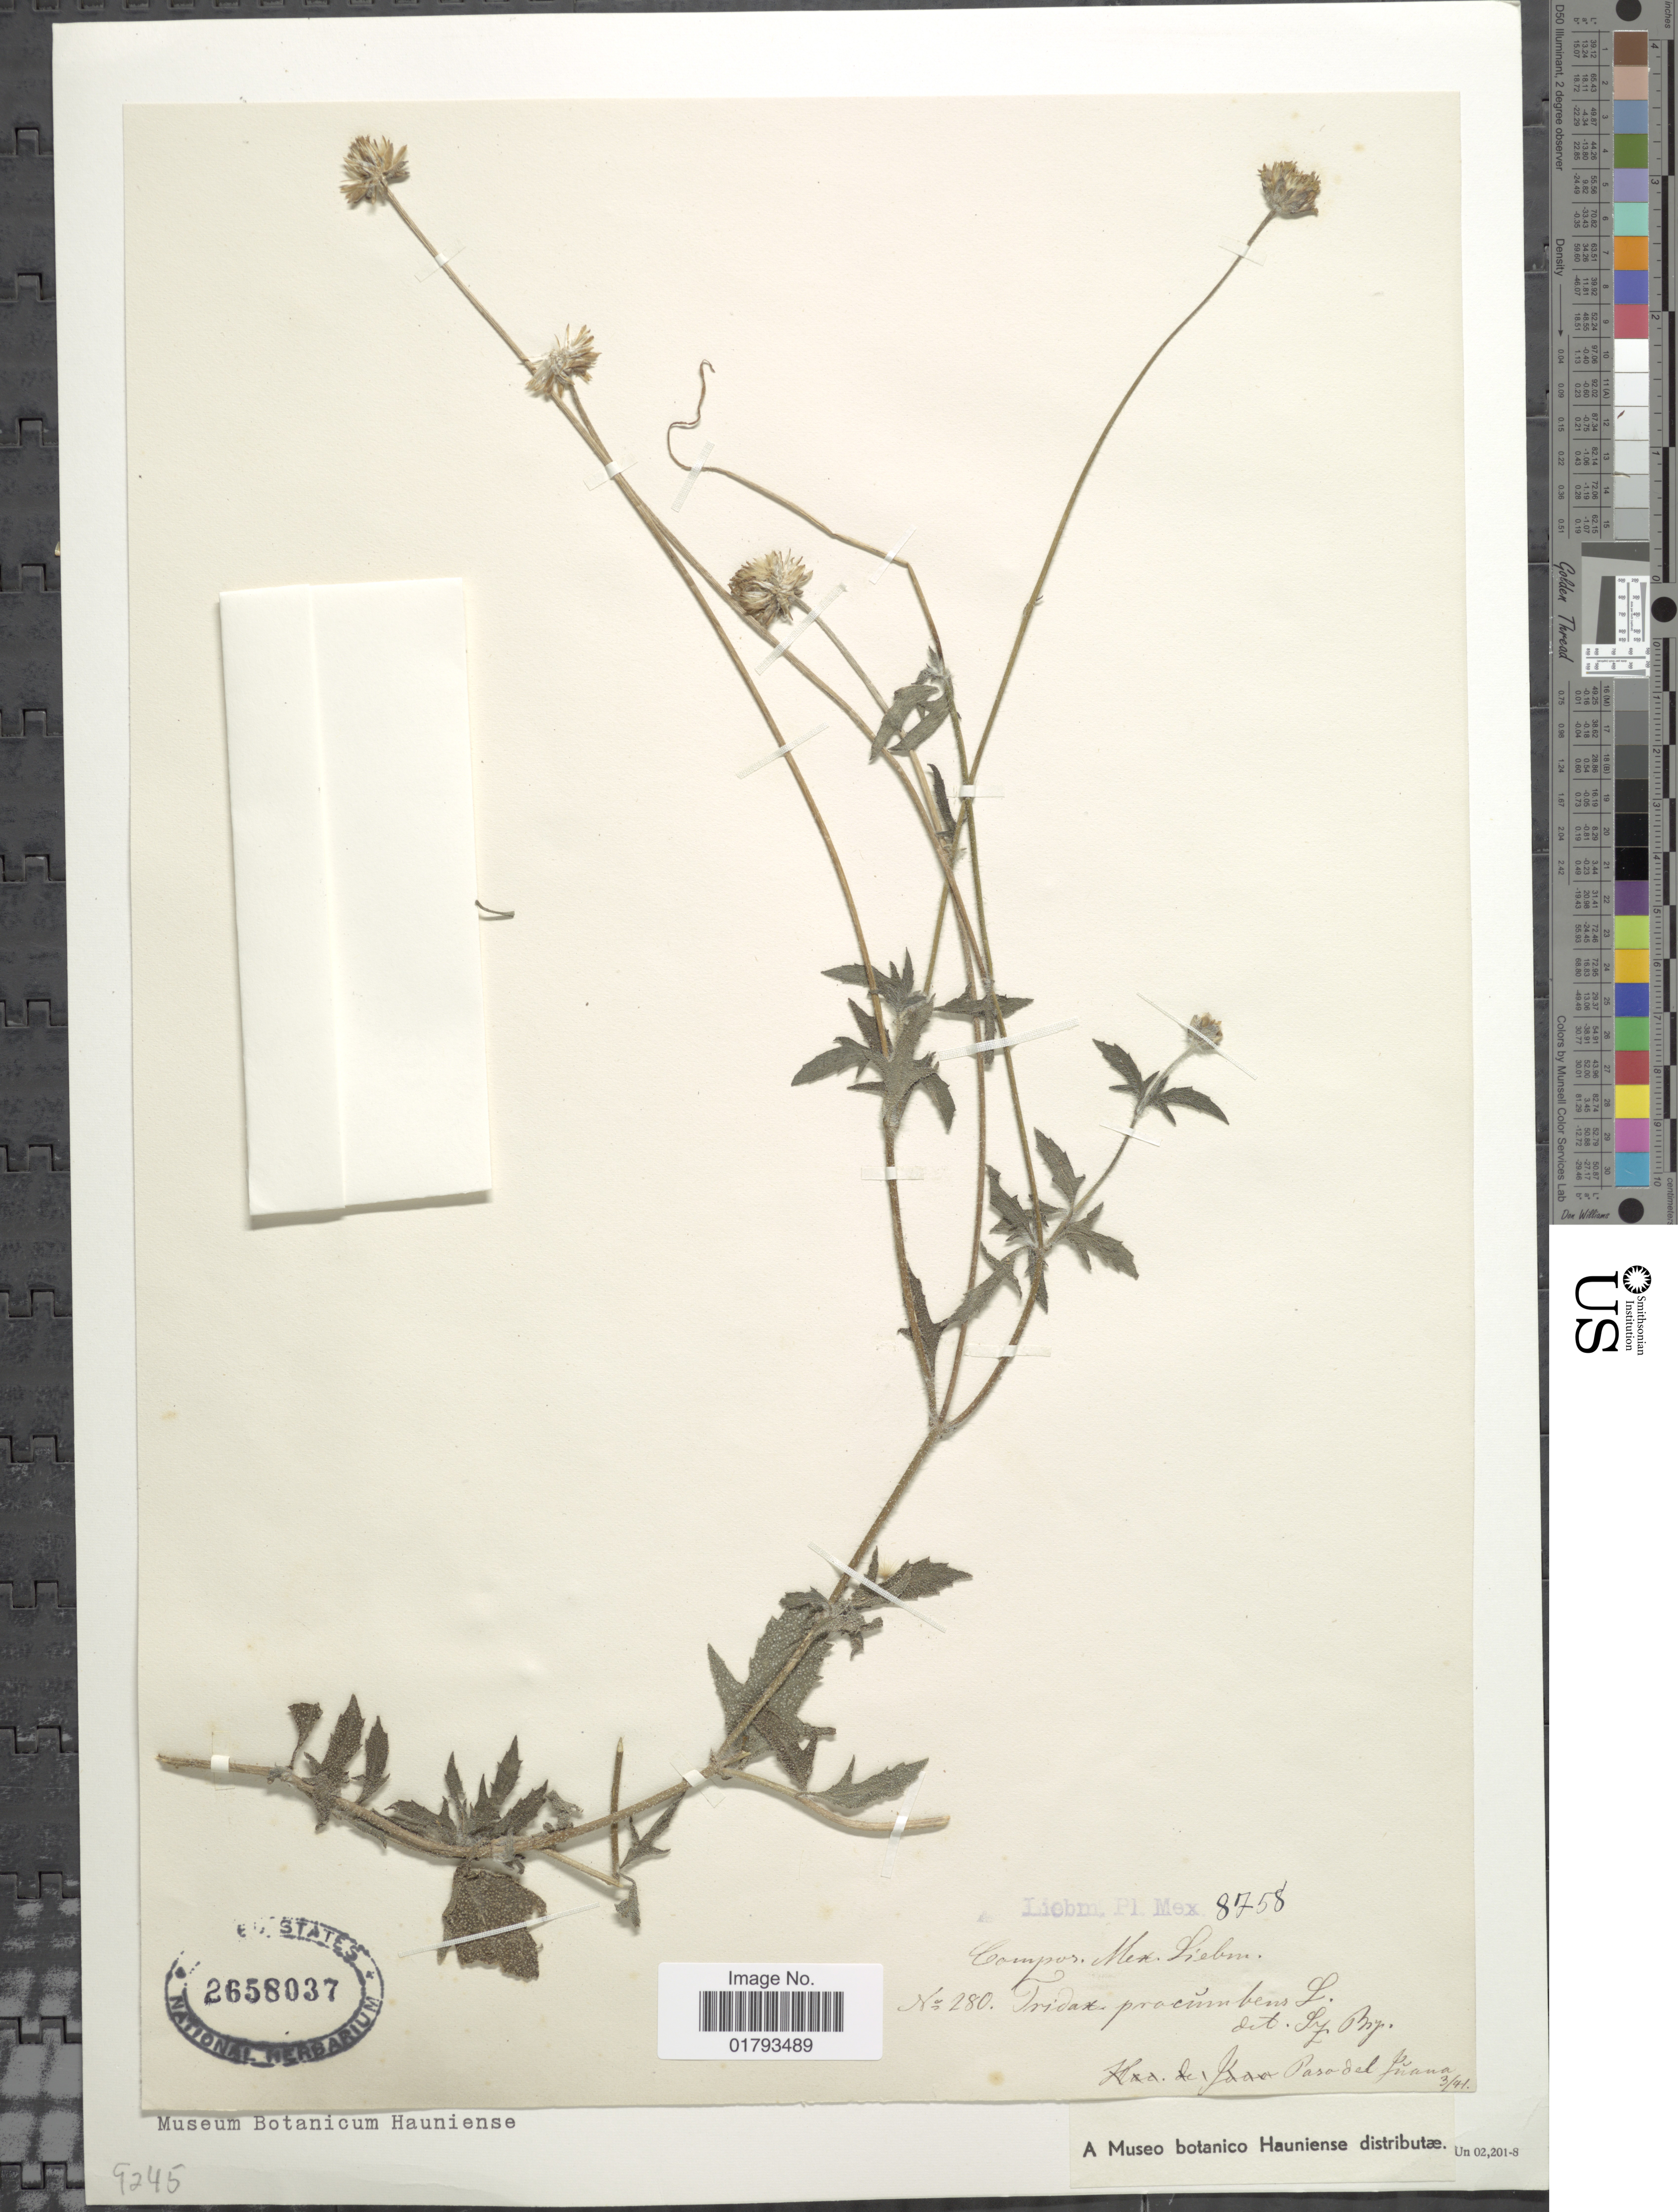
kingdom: Plantae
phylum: Tracheophyta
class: Magnoliopsida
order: Asterales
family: Asteraceae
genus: Tridax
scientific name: Tridax procumbens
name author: L.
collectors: M. Liberman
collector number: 280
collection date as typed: Transcribed d/m/y: /3/41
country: Mexico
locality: Paso del Juana.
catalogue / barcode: US 2658037